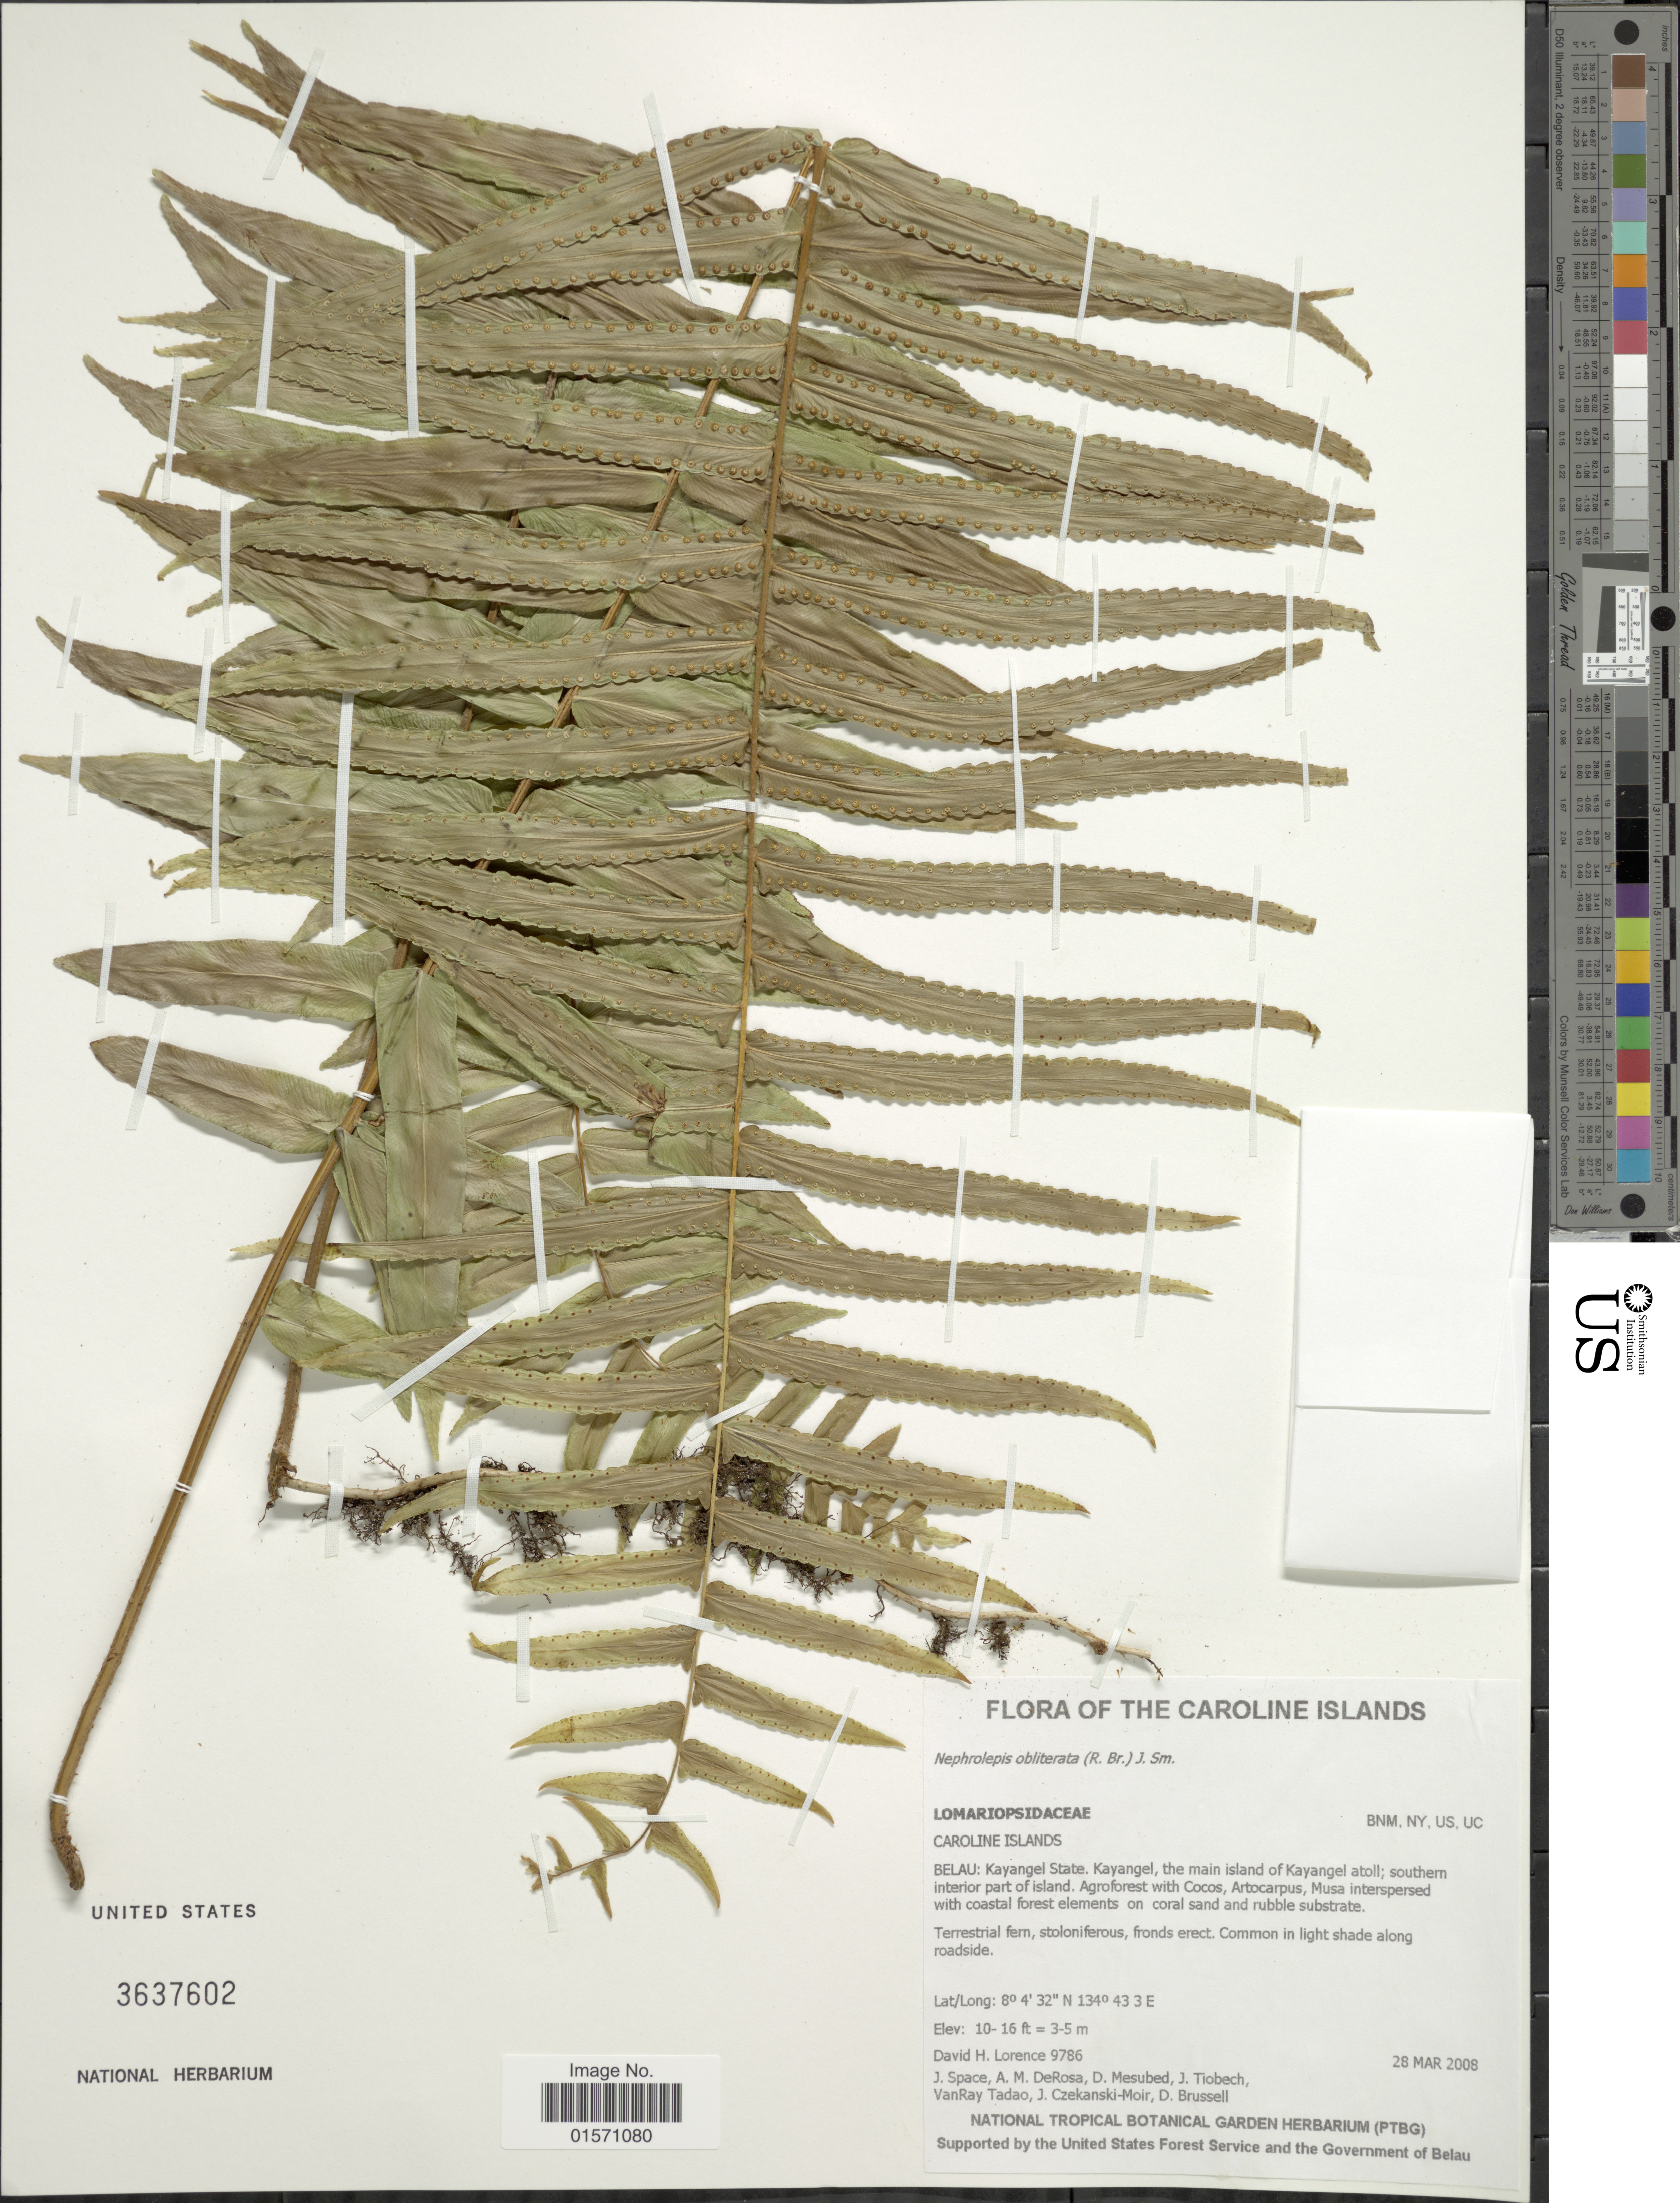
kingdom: Plantae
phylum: Tracheophyta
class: Polypodiopsida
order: Polypodiales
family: Nephrolepidaceae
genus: Nephrolepis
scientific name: Nephrolepis obliterata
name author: (R. Br.) J. Sm.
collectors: D. Lorence, J. Space, A. DeRosa, D. Mesubed & et al.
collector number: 9786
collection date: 2008-03-28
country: Palau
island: Ngcheangel [Kayangel] Atoll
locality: Kayangel State. Kayangel, the main island of Kayangel Atoll; southern interior part of of island.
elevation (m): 3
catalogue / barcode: US 3637602